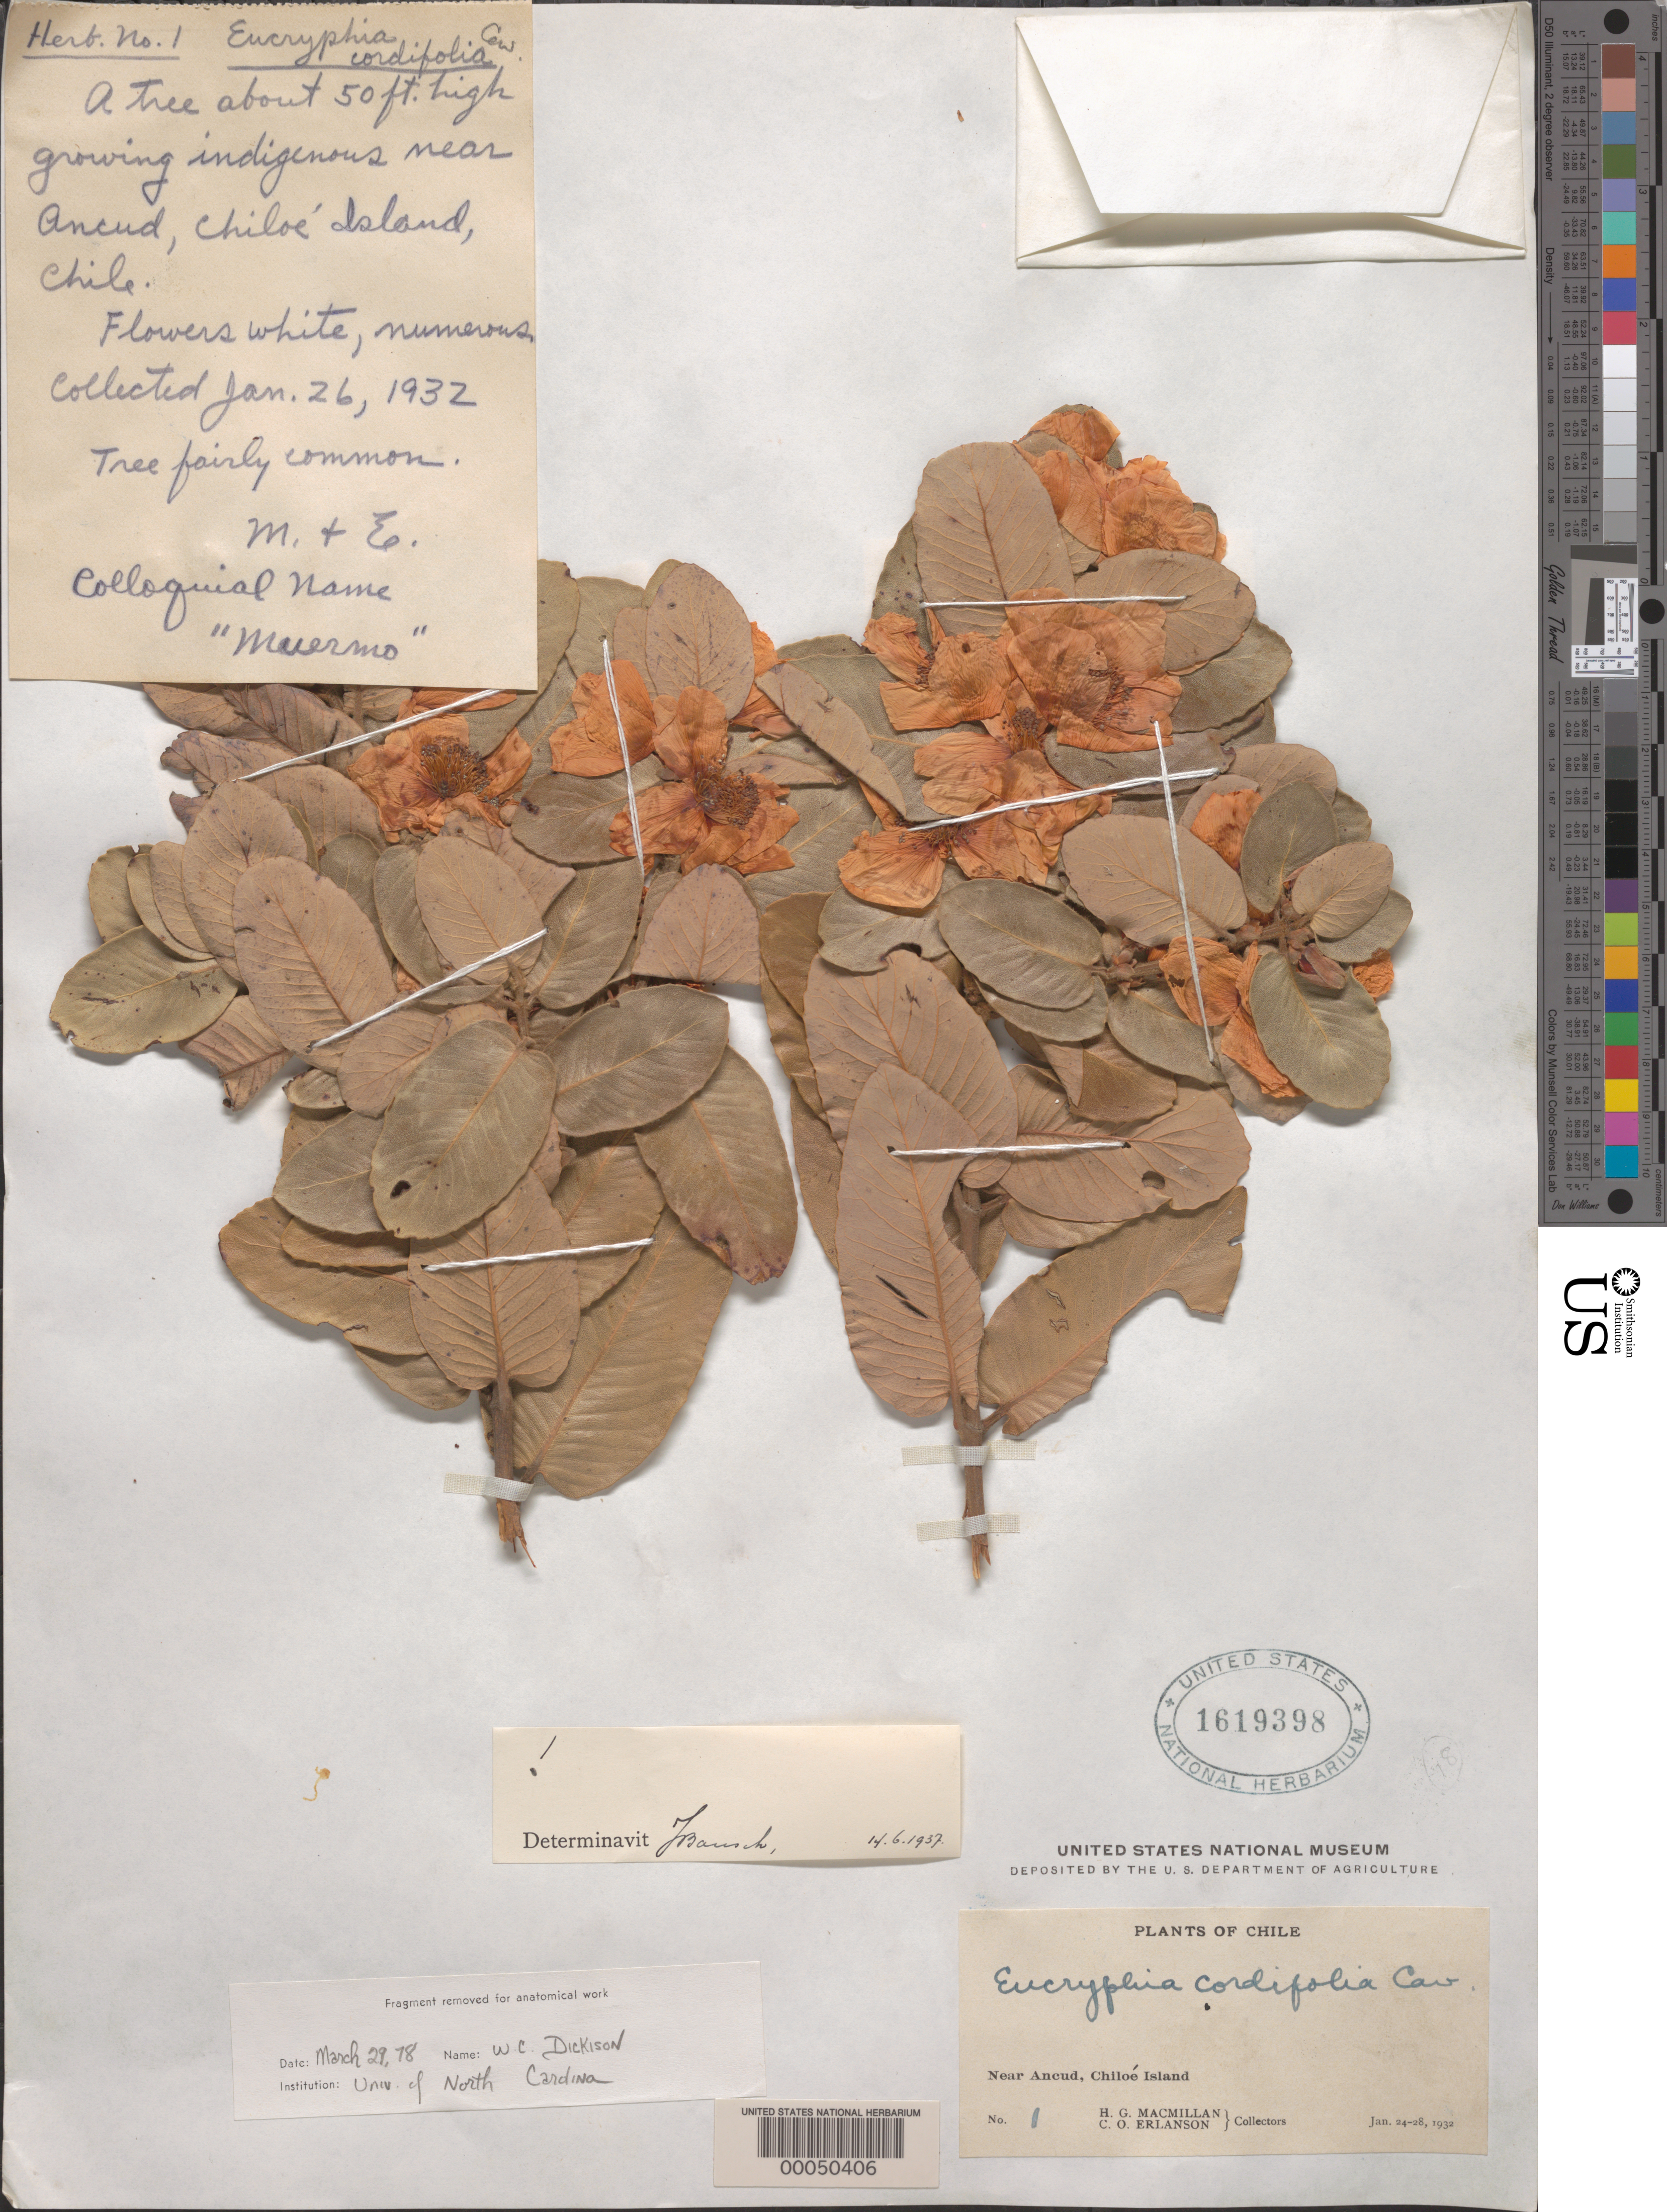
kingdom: Plantae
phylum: Tracheophyta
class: Magnoliopsida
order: Oxalidales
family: Cunoniaceae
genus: Eucryphia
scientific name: Eucryphia cordifolia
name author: Cav.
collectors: H. MacMillan & C. O. Erlanson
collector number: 1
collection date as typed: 24 Jan 1932 to 28 Jan 1932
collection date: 1932-01-24/1932-01-28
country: Chile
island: Chiloé Island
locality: Near Ancud [in former Chiloé Province]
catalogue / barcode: US 1619398